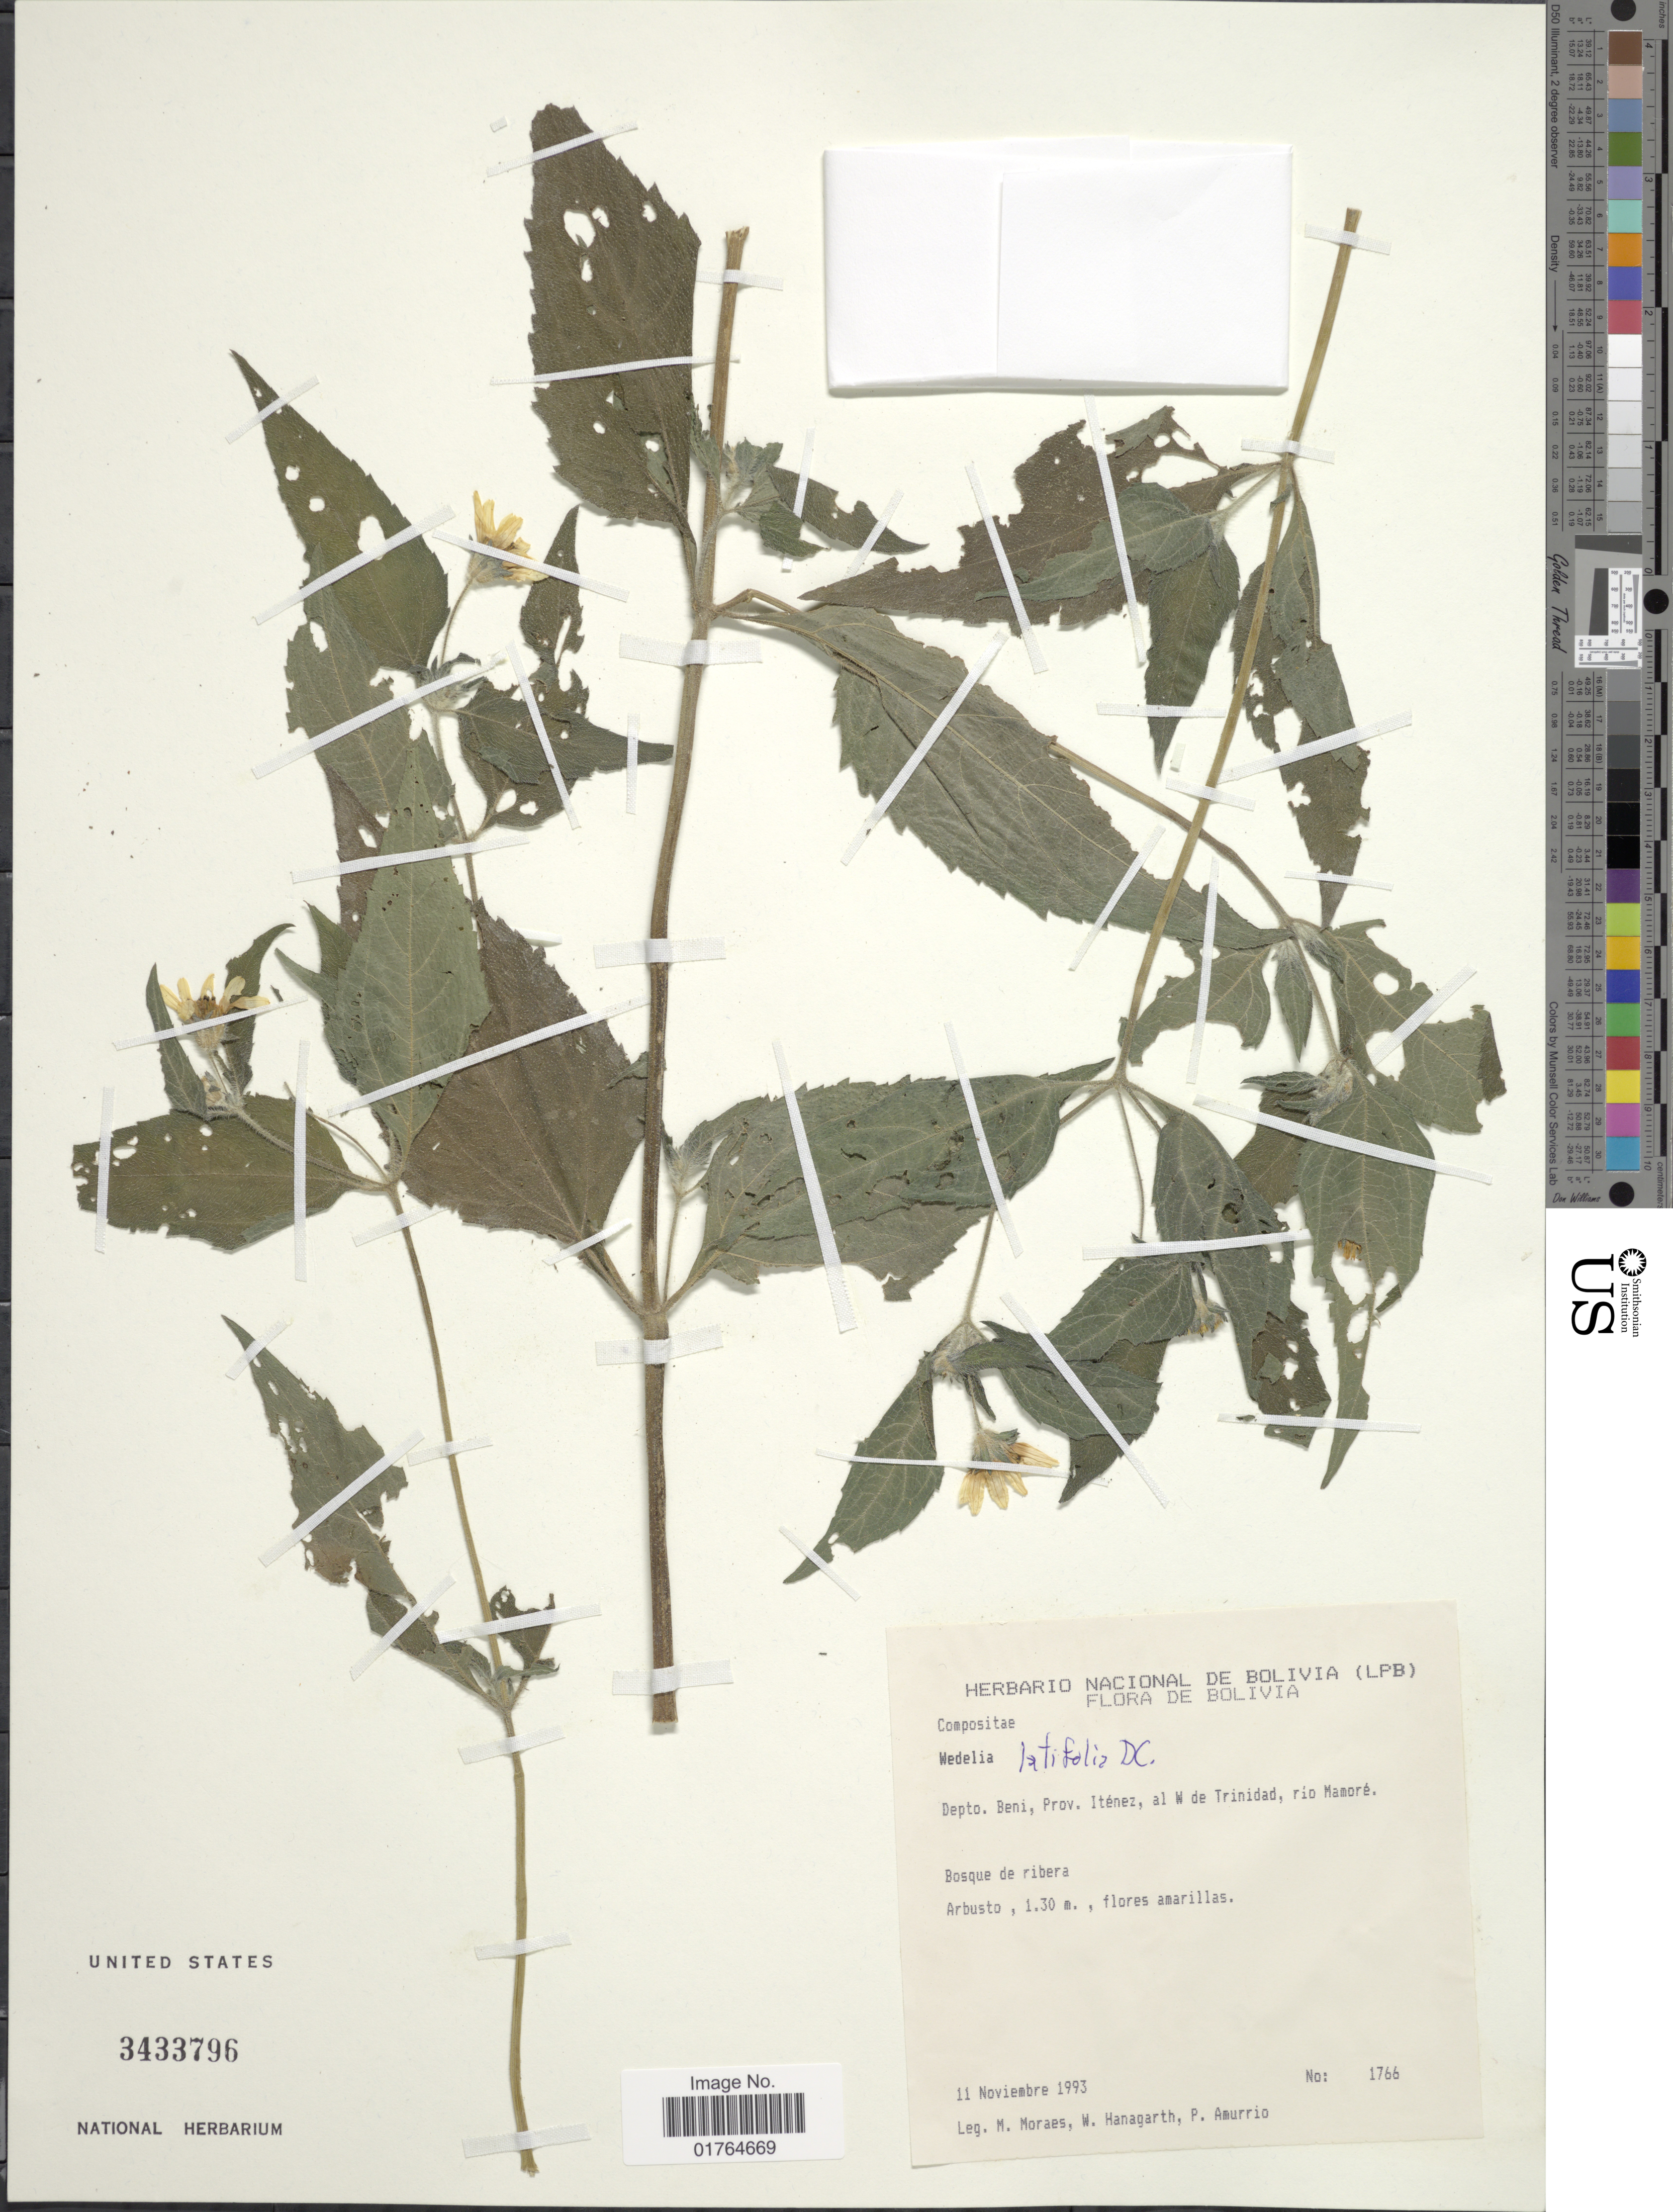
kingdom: Plantae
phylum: Tracheophyta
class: Magnoliopsida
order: Asterales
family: Asteraceae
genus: Wedelia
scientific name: Wedelia latifolia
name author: DC.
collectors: M. Moraes, W. Hanagarth & P. Amurrio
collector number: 1766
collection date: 1993-11-11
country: Bolivia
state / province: Beni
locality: Prov. Itenez, al W de Trinidad, rio Mamore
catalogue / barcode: US 3433796